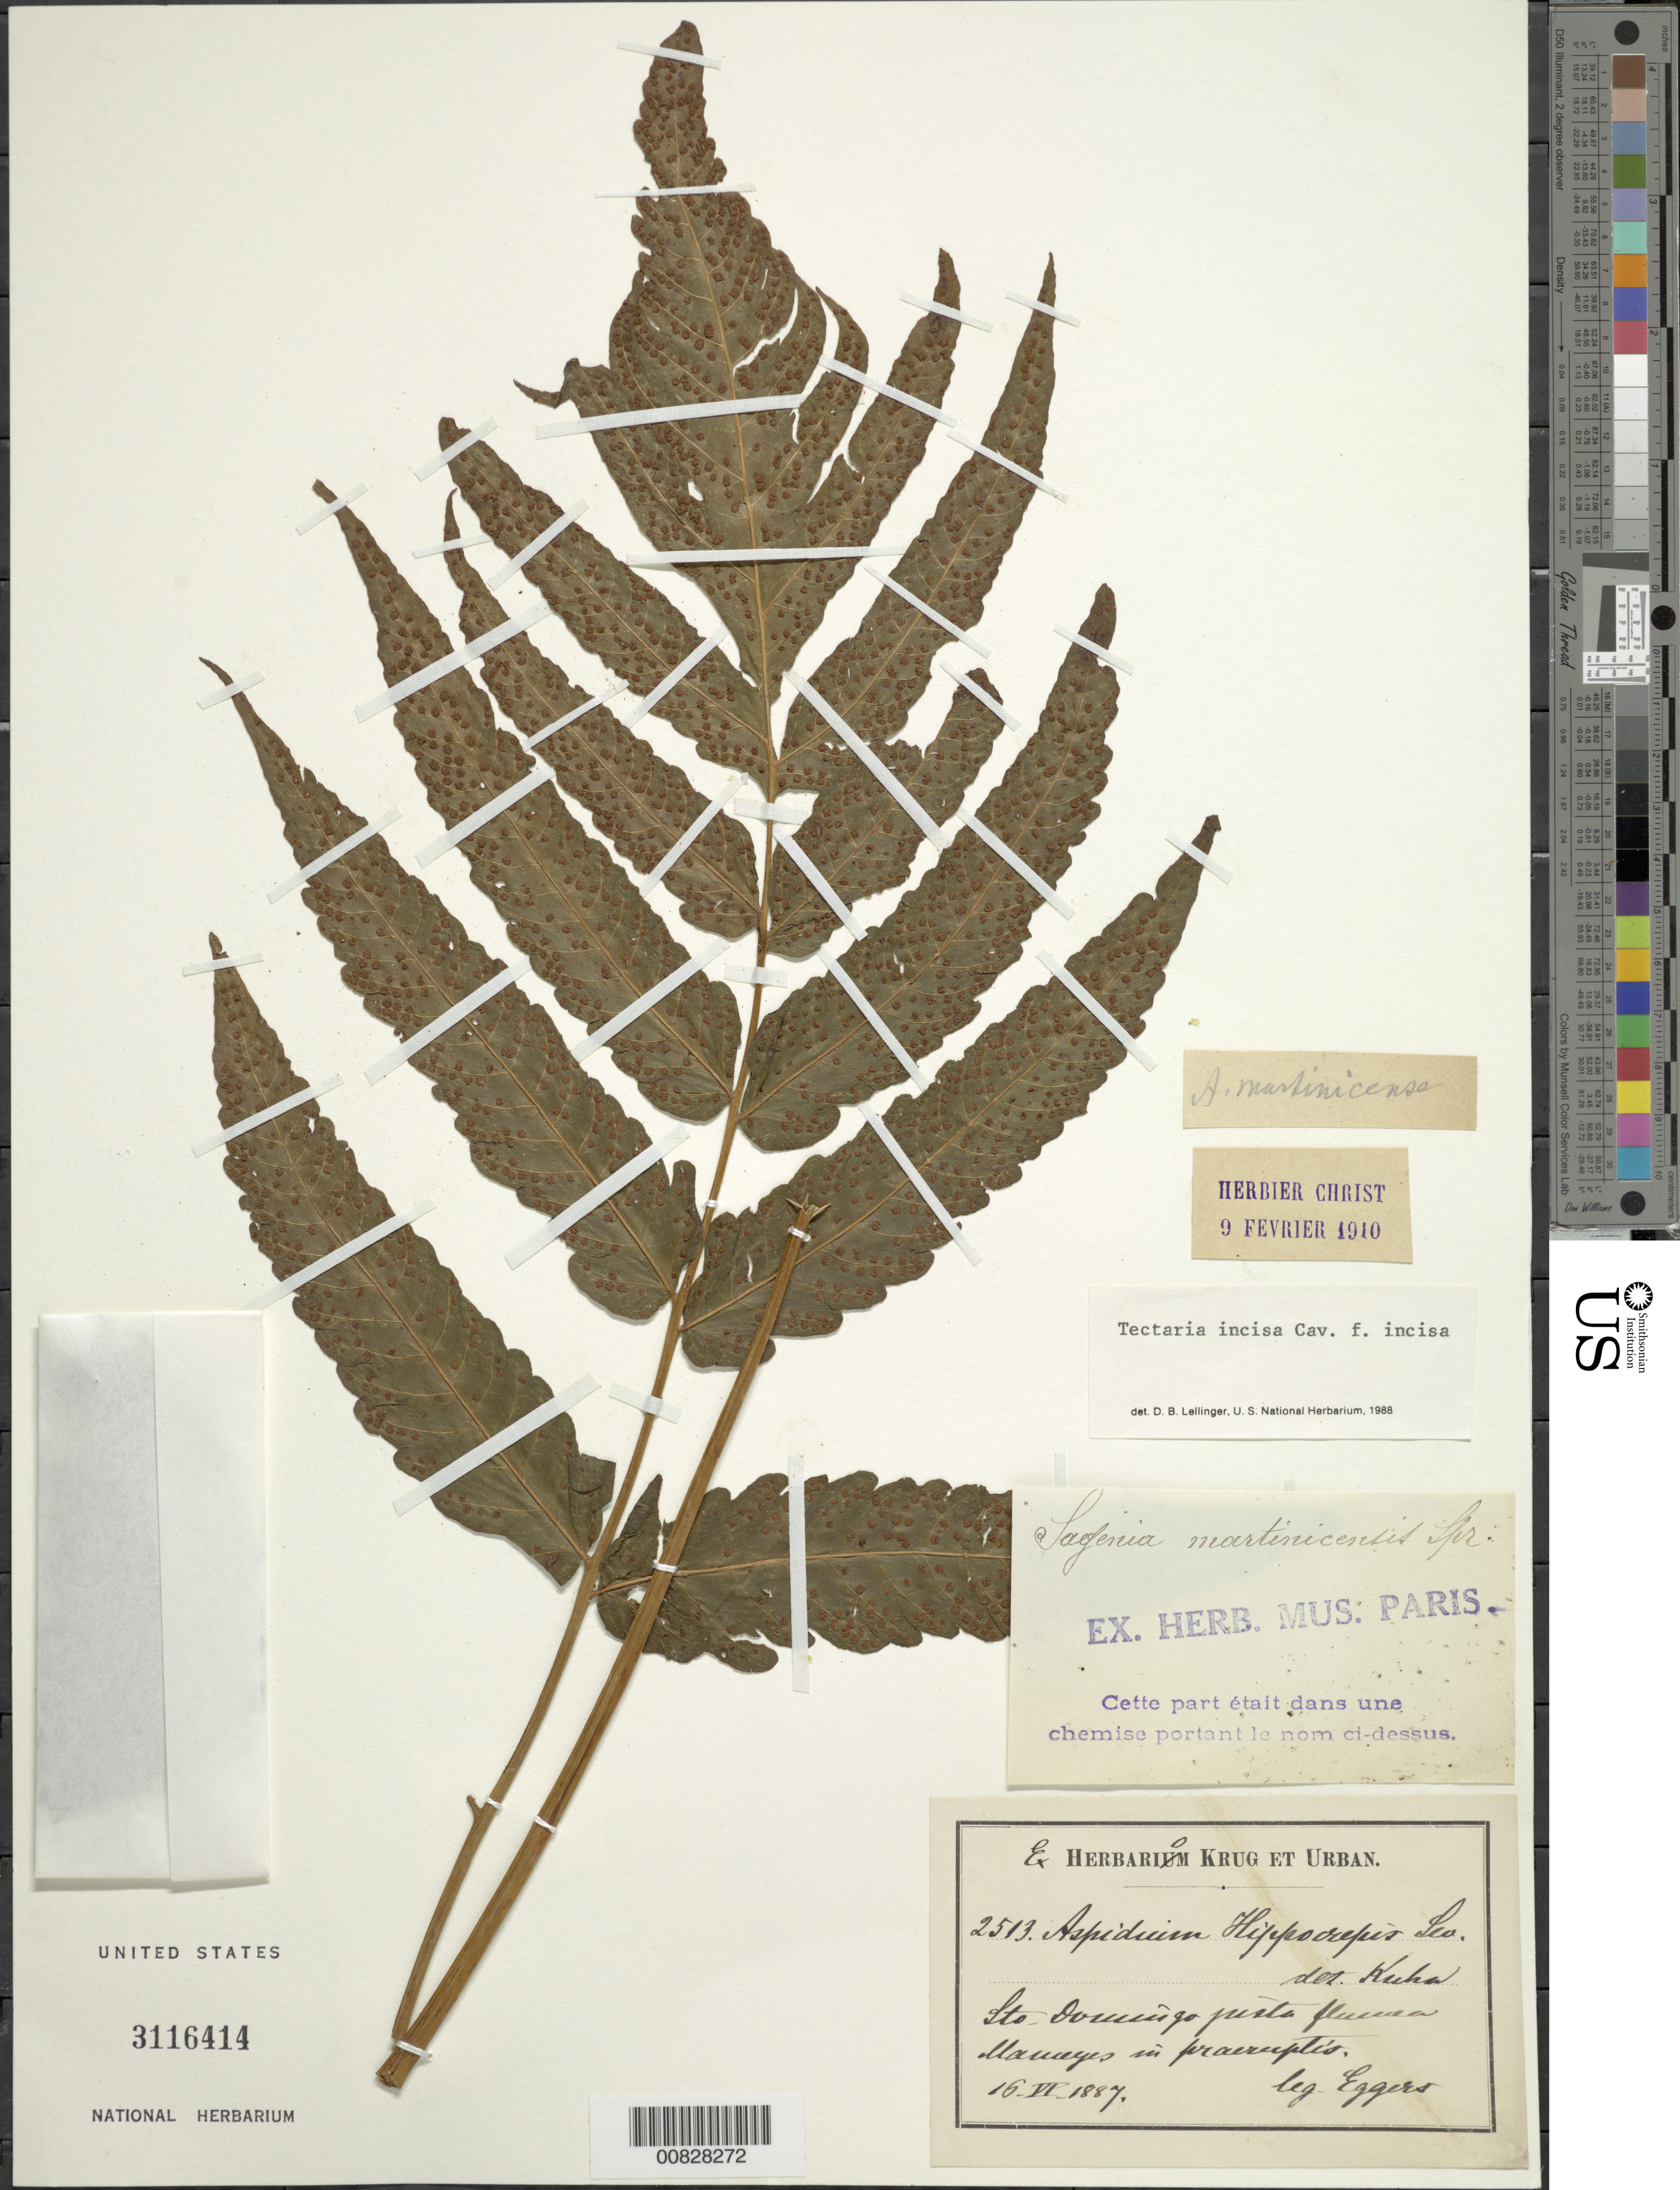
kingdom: Plantae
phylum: Tracheophyta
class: Polypodiopsida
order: Polypodiales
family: Tectariaceae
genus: Tectaria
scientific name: Tectaria incisa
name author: Cav.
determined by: Lellinger, David B., (BOT), Smithsonian Institution - National Museum of Natural History (UNITED STATES)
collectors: H. F. A. von Eggers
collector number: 2513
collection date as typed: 16 Jun 1887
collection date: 1887-06-16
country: Dominican Republic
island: Hispaniola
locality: Mameyes R.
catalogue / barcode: US 3116414